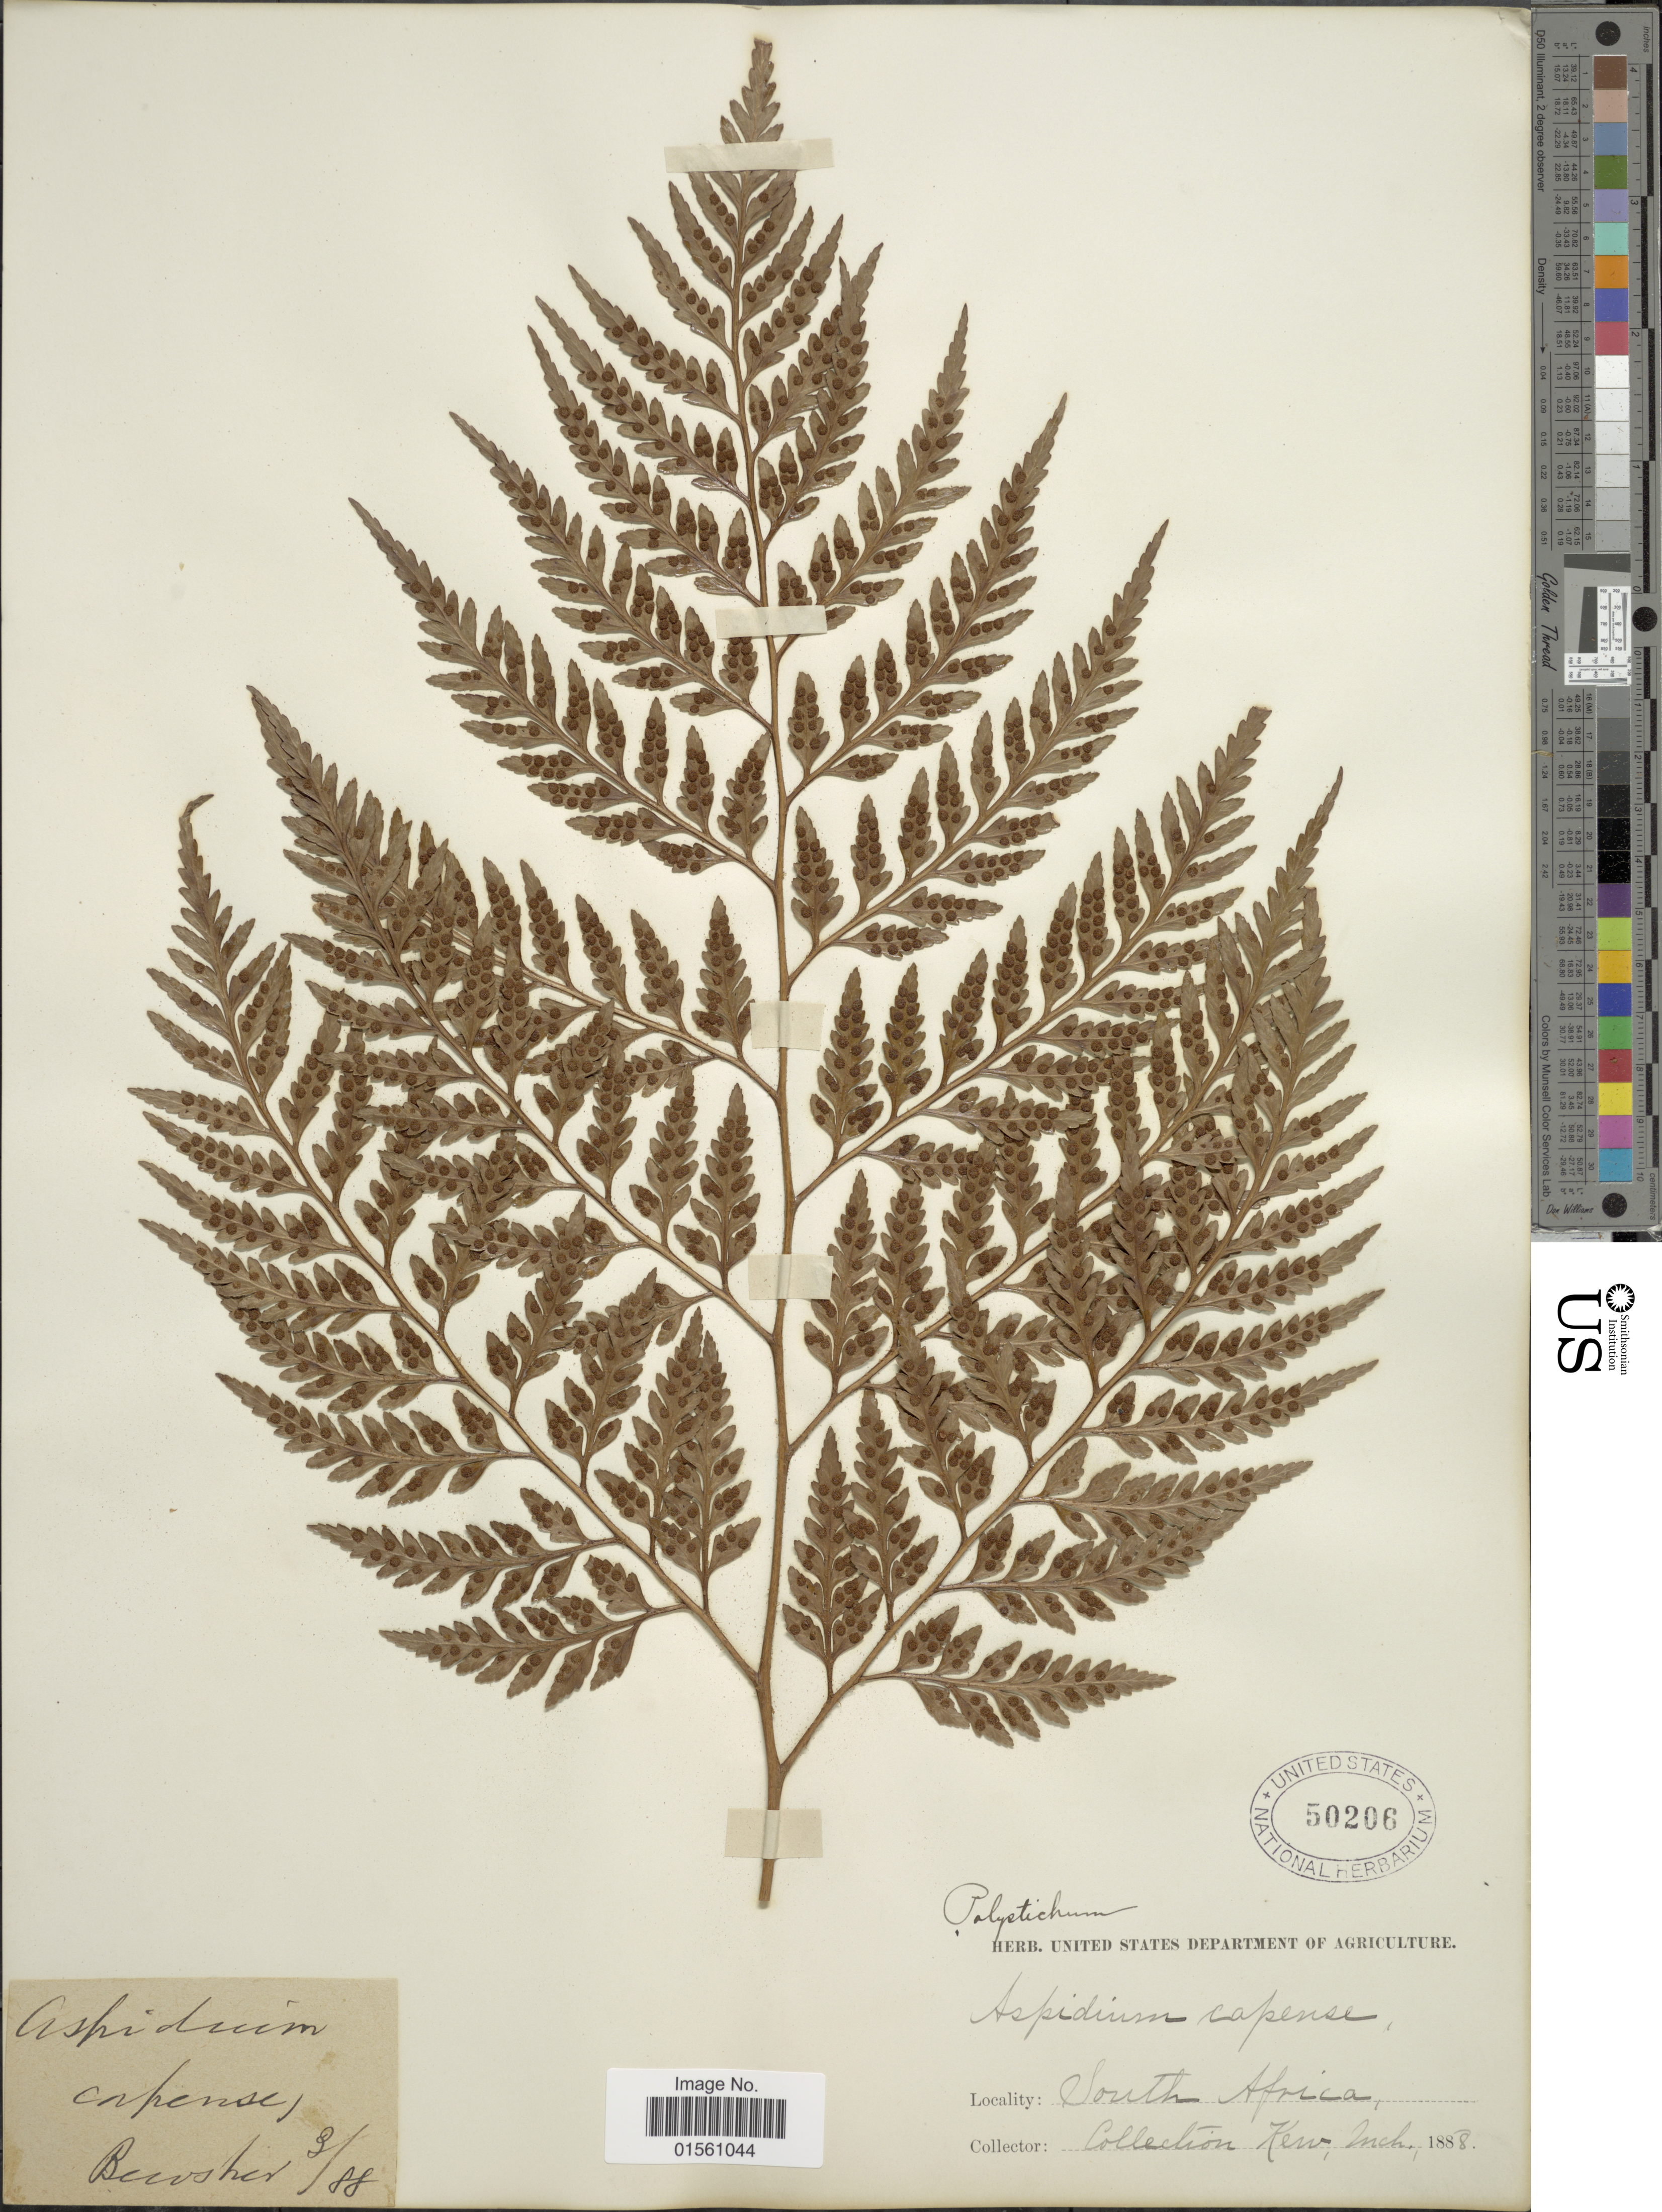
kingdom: Plantae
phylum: Tracheophyta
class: Polypodiopsida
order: Polypodiales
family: Dryopteridaceae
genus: Rumohra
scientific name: Rumohra adiantiformis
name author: (G. Forst.) Ching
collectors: C. Bewsher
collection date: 1888-03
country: South Africa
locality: South Africa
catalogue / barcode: US 50206